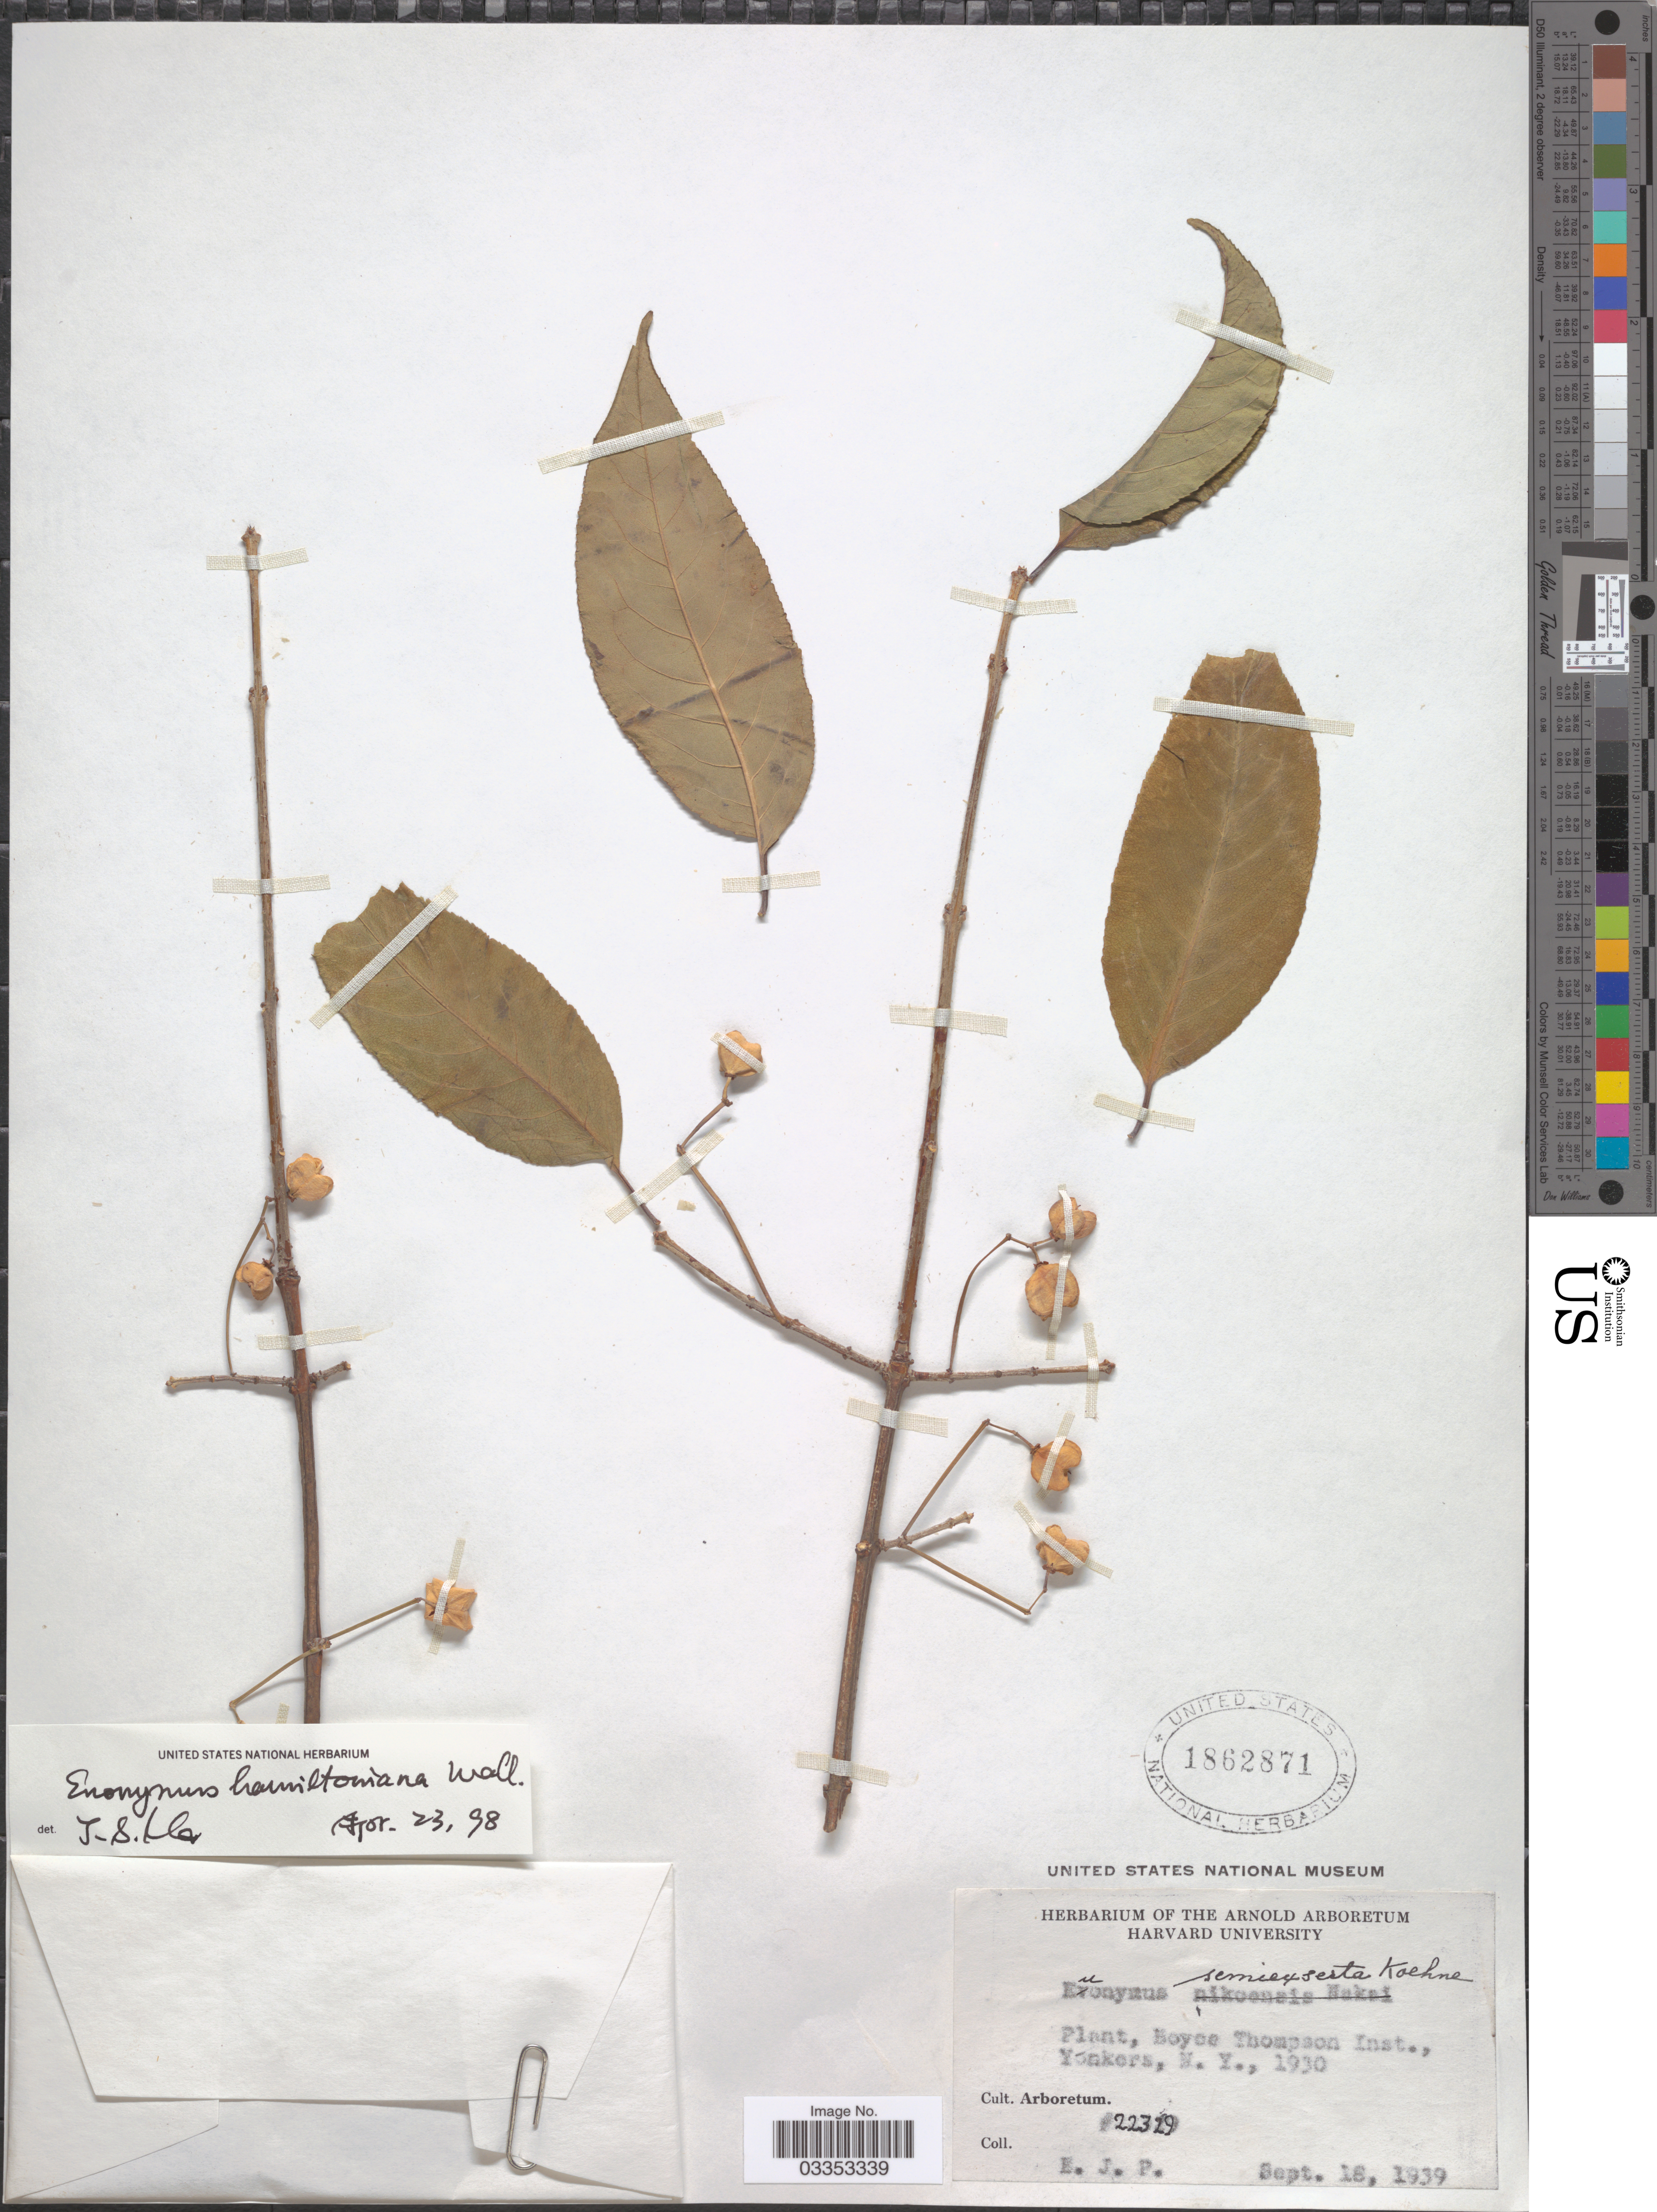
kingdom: Plantae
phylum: Tracheophyta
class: Magnoliopsida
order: Celastrales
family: Celastraceae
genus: Euonymus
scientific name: Euonymus hamiltonianus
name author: Wall.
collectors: E. J. P.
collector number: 22319?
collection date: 1939-09-18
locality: Cult. Arboretum.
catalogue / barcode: US 1862871